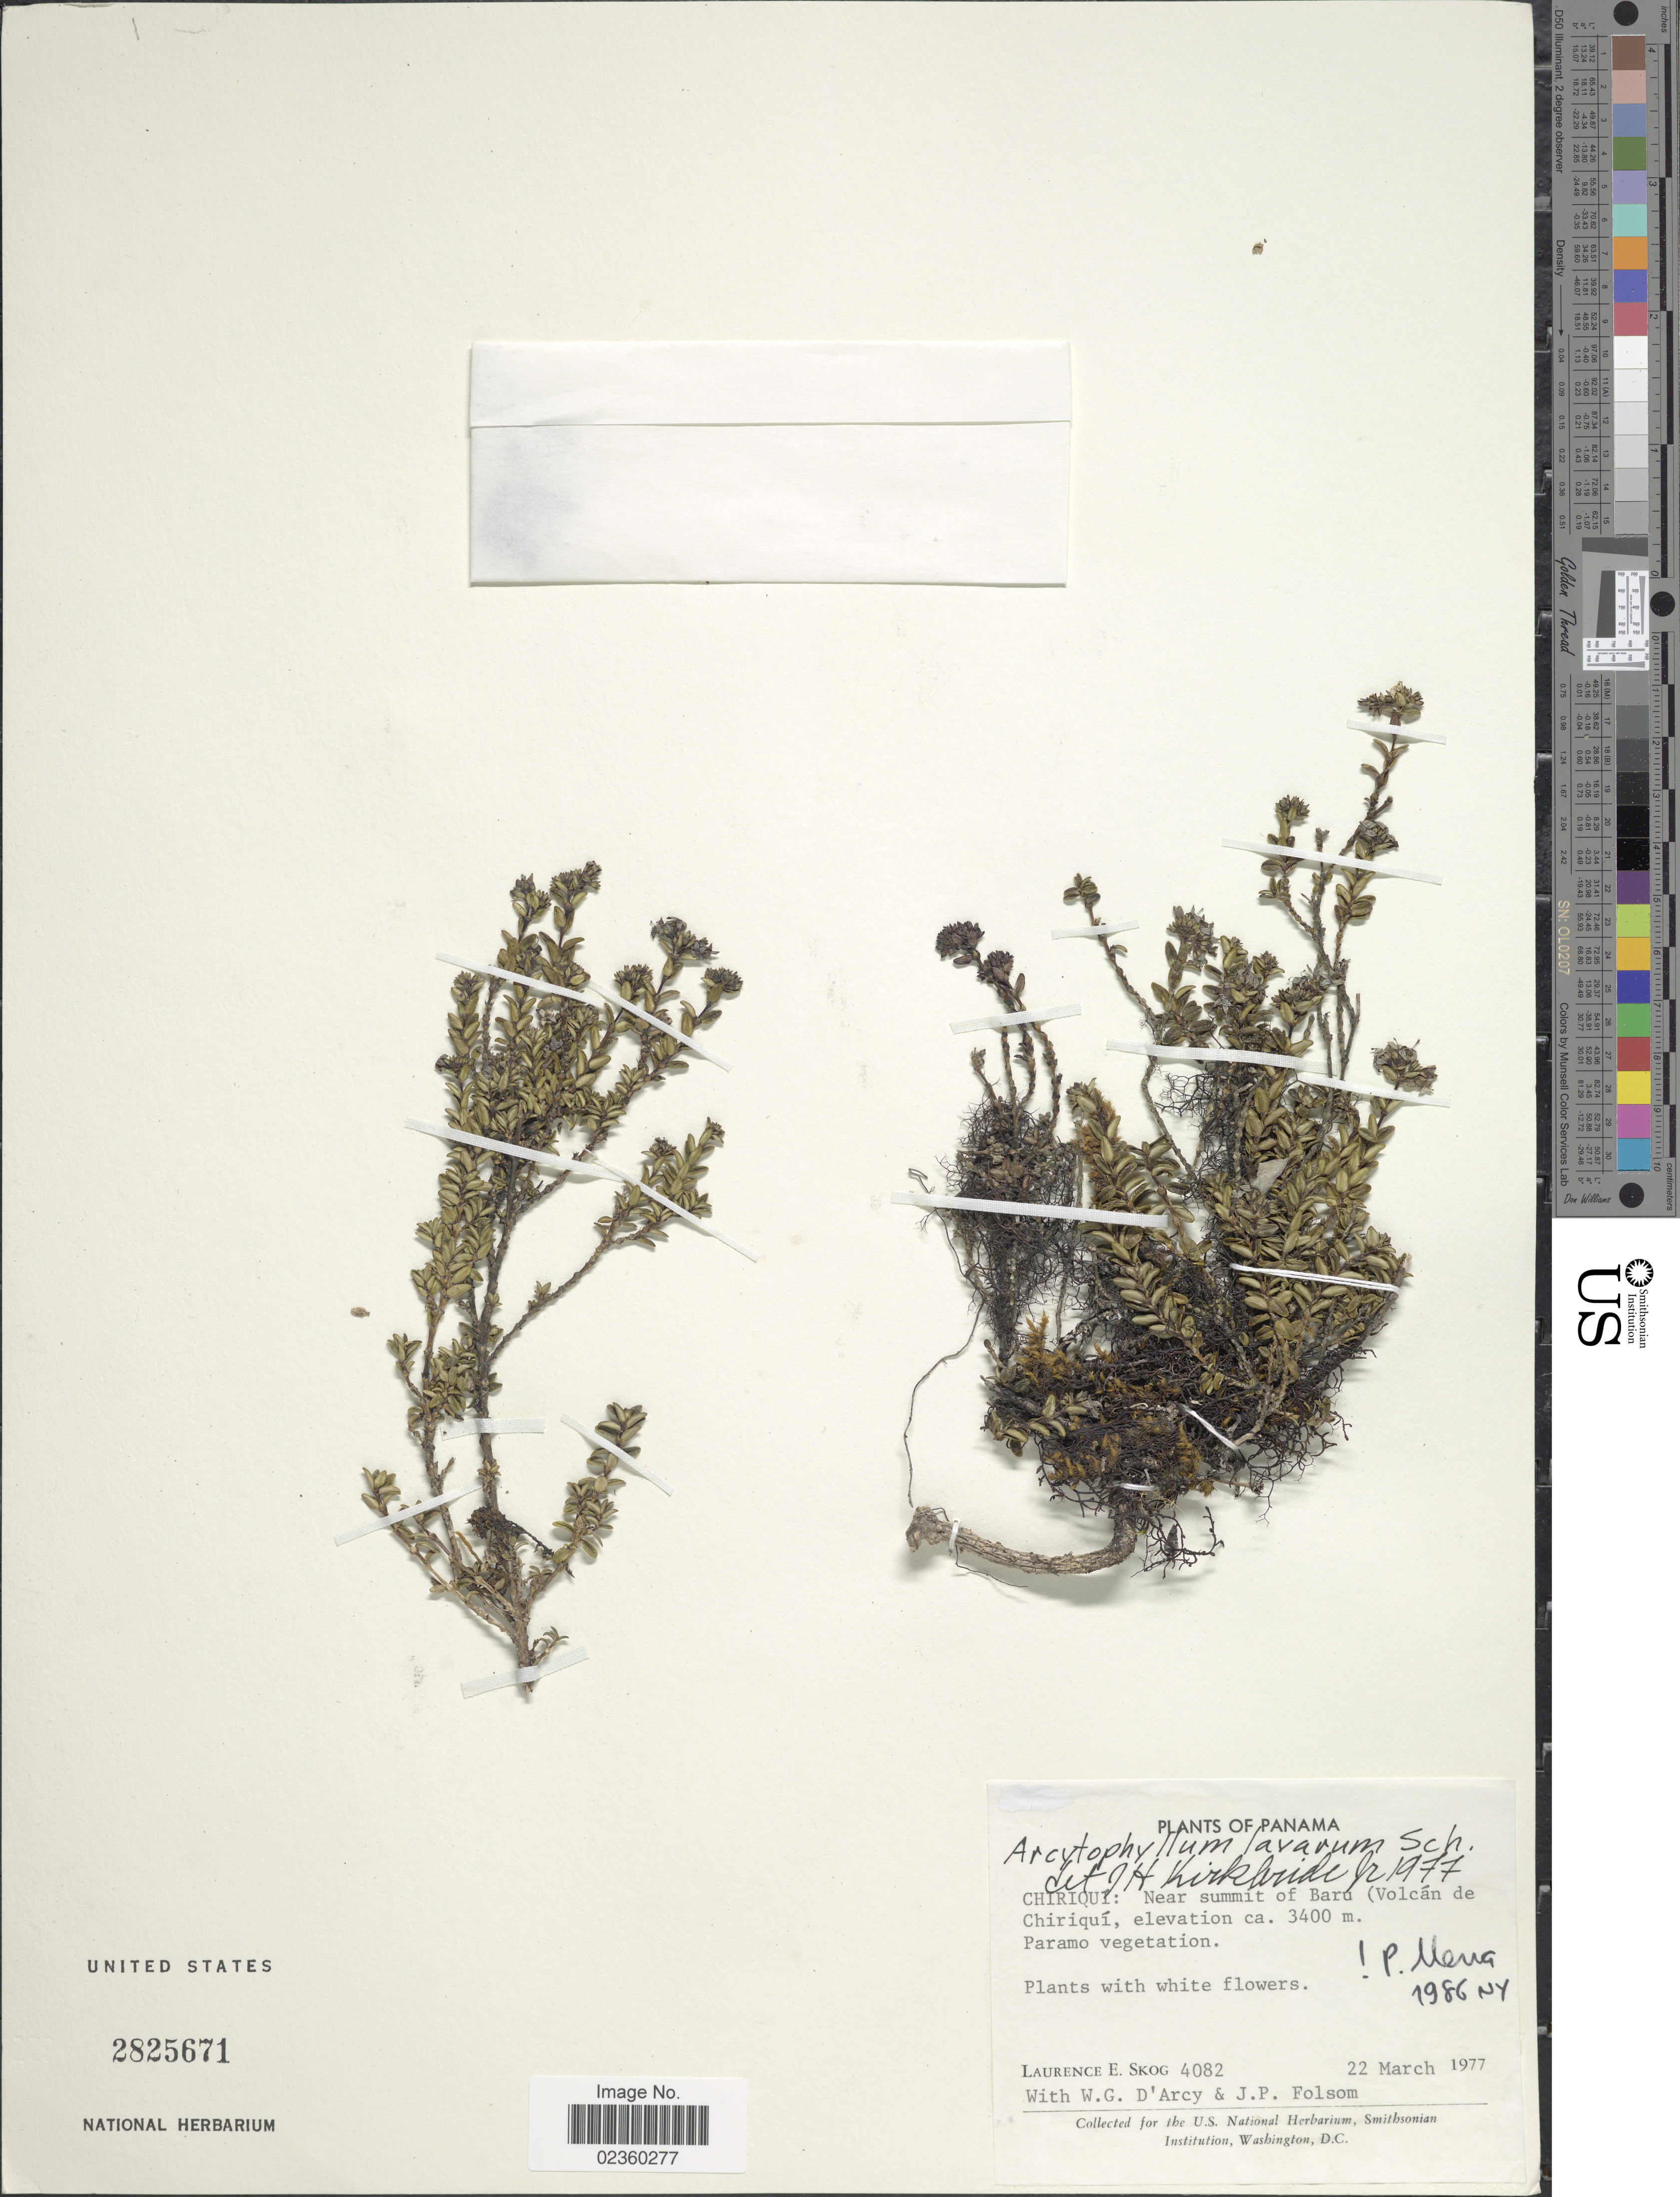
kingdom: Plantae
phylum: Tracheophyta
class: Magnoliopsida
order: Gentianales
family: Rubiaceae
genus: Arcytophyllum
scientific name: Arcytophyllum lavarum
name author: K. Schum. ex Standl.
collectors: L. E. Skog, W. G. D'Arcy & J. P. Folsom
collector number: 4082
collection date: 1977-03-22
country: Panama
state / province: Chiriqui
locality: Near summit of Baru (Volcán de Chiriquí, Paramo vegetation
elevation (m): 3400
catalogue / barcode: US 2825671